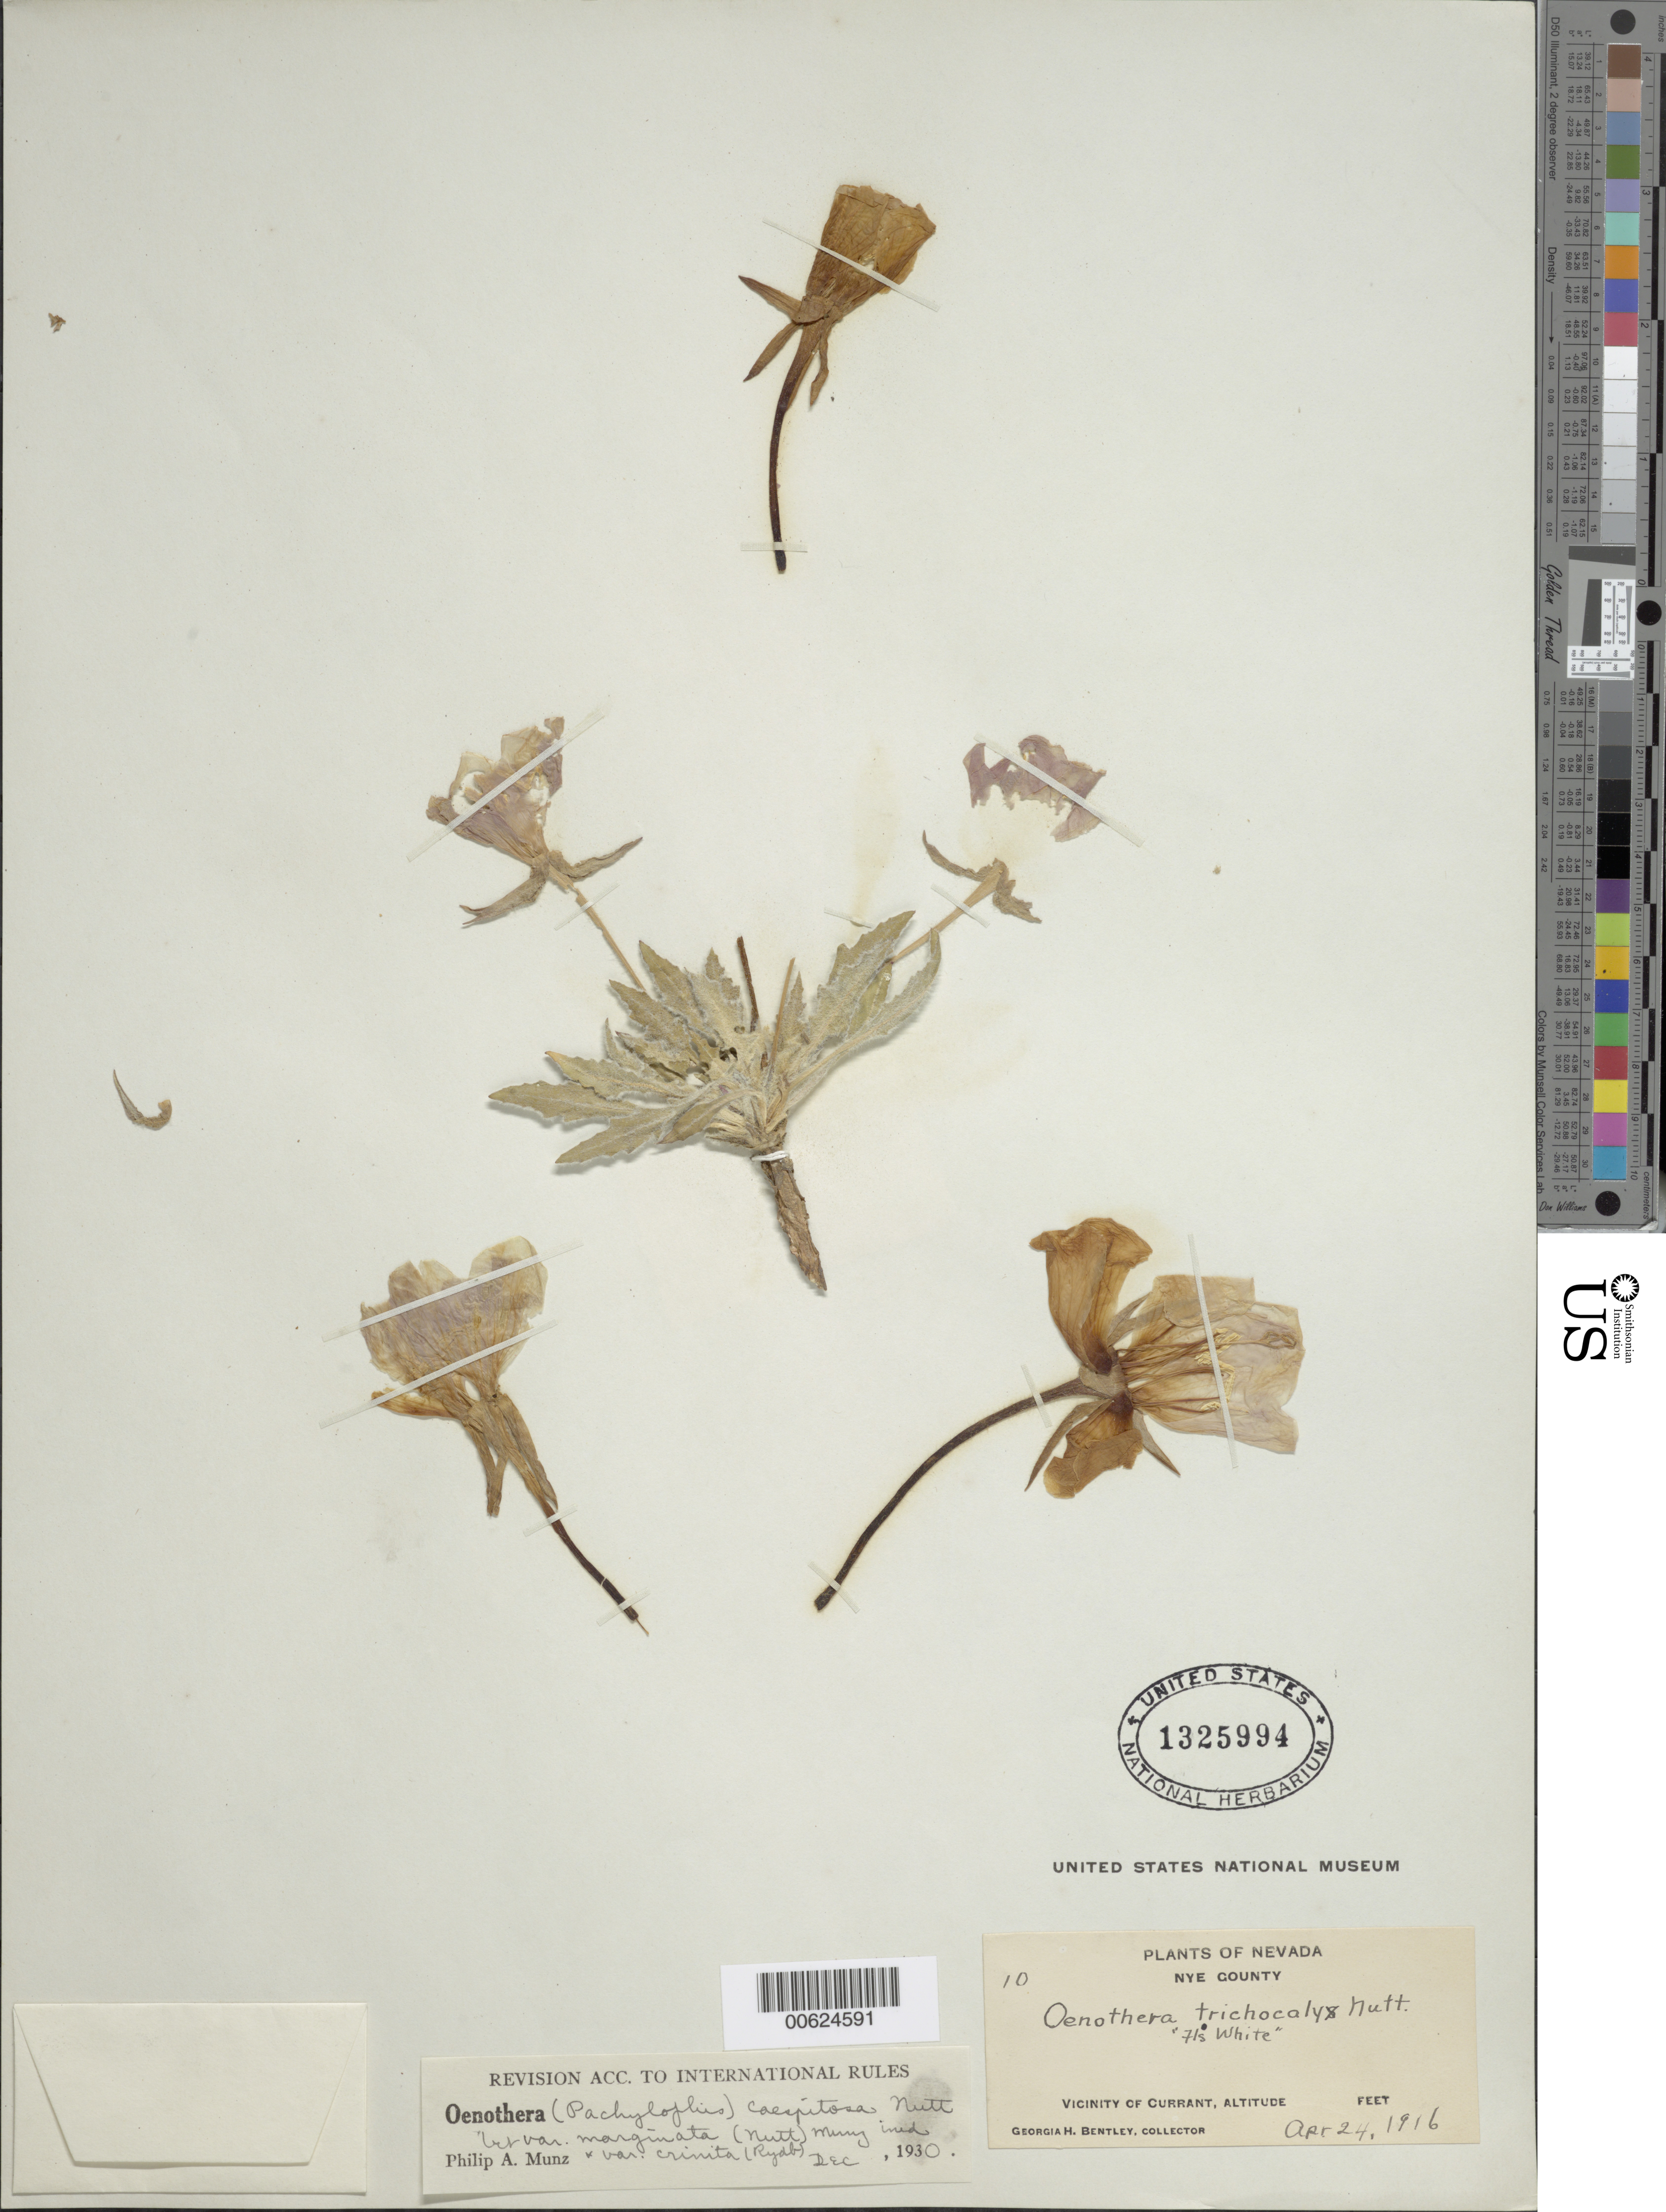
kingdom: Plantae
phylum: Tracheophyta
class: Magnoliopsida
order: Myrtales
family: Onagraceae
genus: Oenothera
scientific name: Oenothera cespitosa subsp. crinita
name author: (Rydb.) Munz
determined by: Wagner, W. L., (BOT), Smithsonian Institution - National Museum of Natural History (UNITED STATES)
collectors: G. Bentley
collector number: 10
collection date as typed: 24 Apr 1916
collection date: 1916-04-24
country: United States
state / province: Nevada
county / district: Nye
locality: Currant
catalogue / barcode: US 1325994